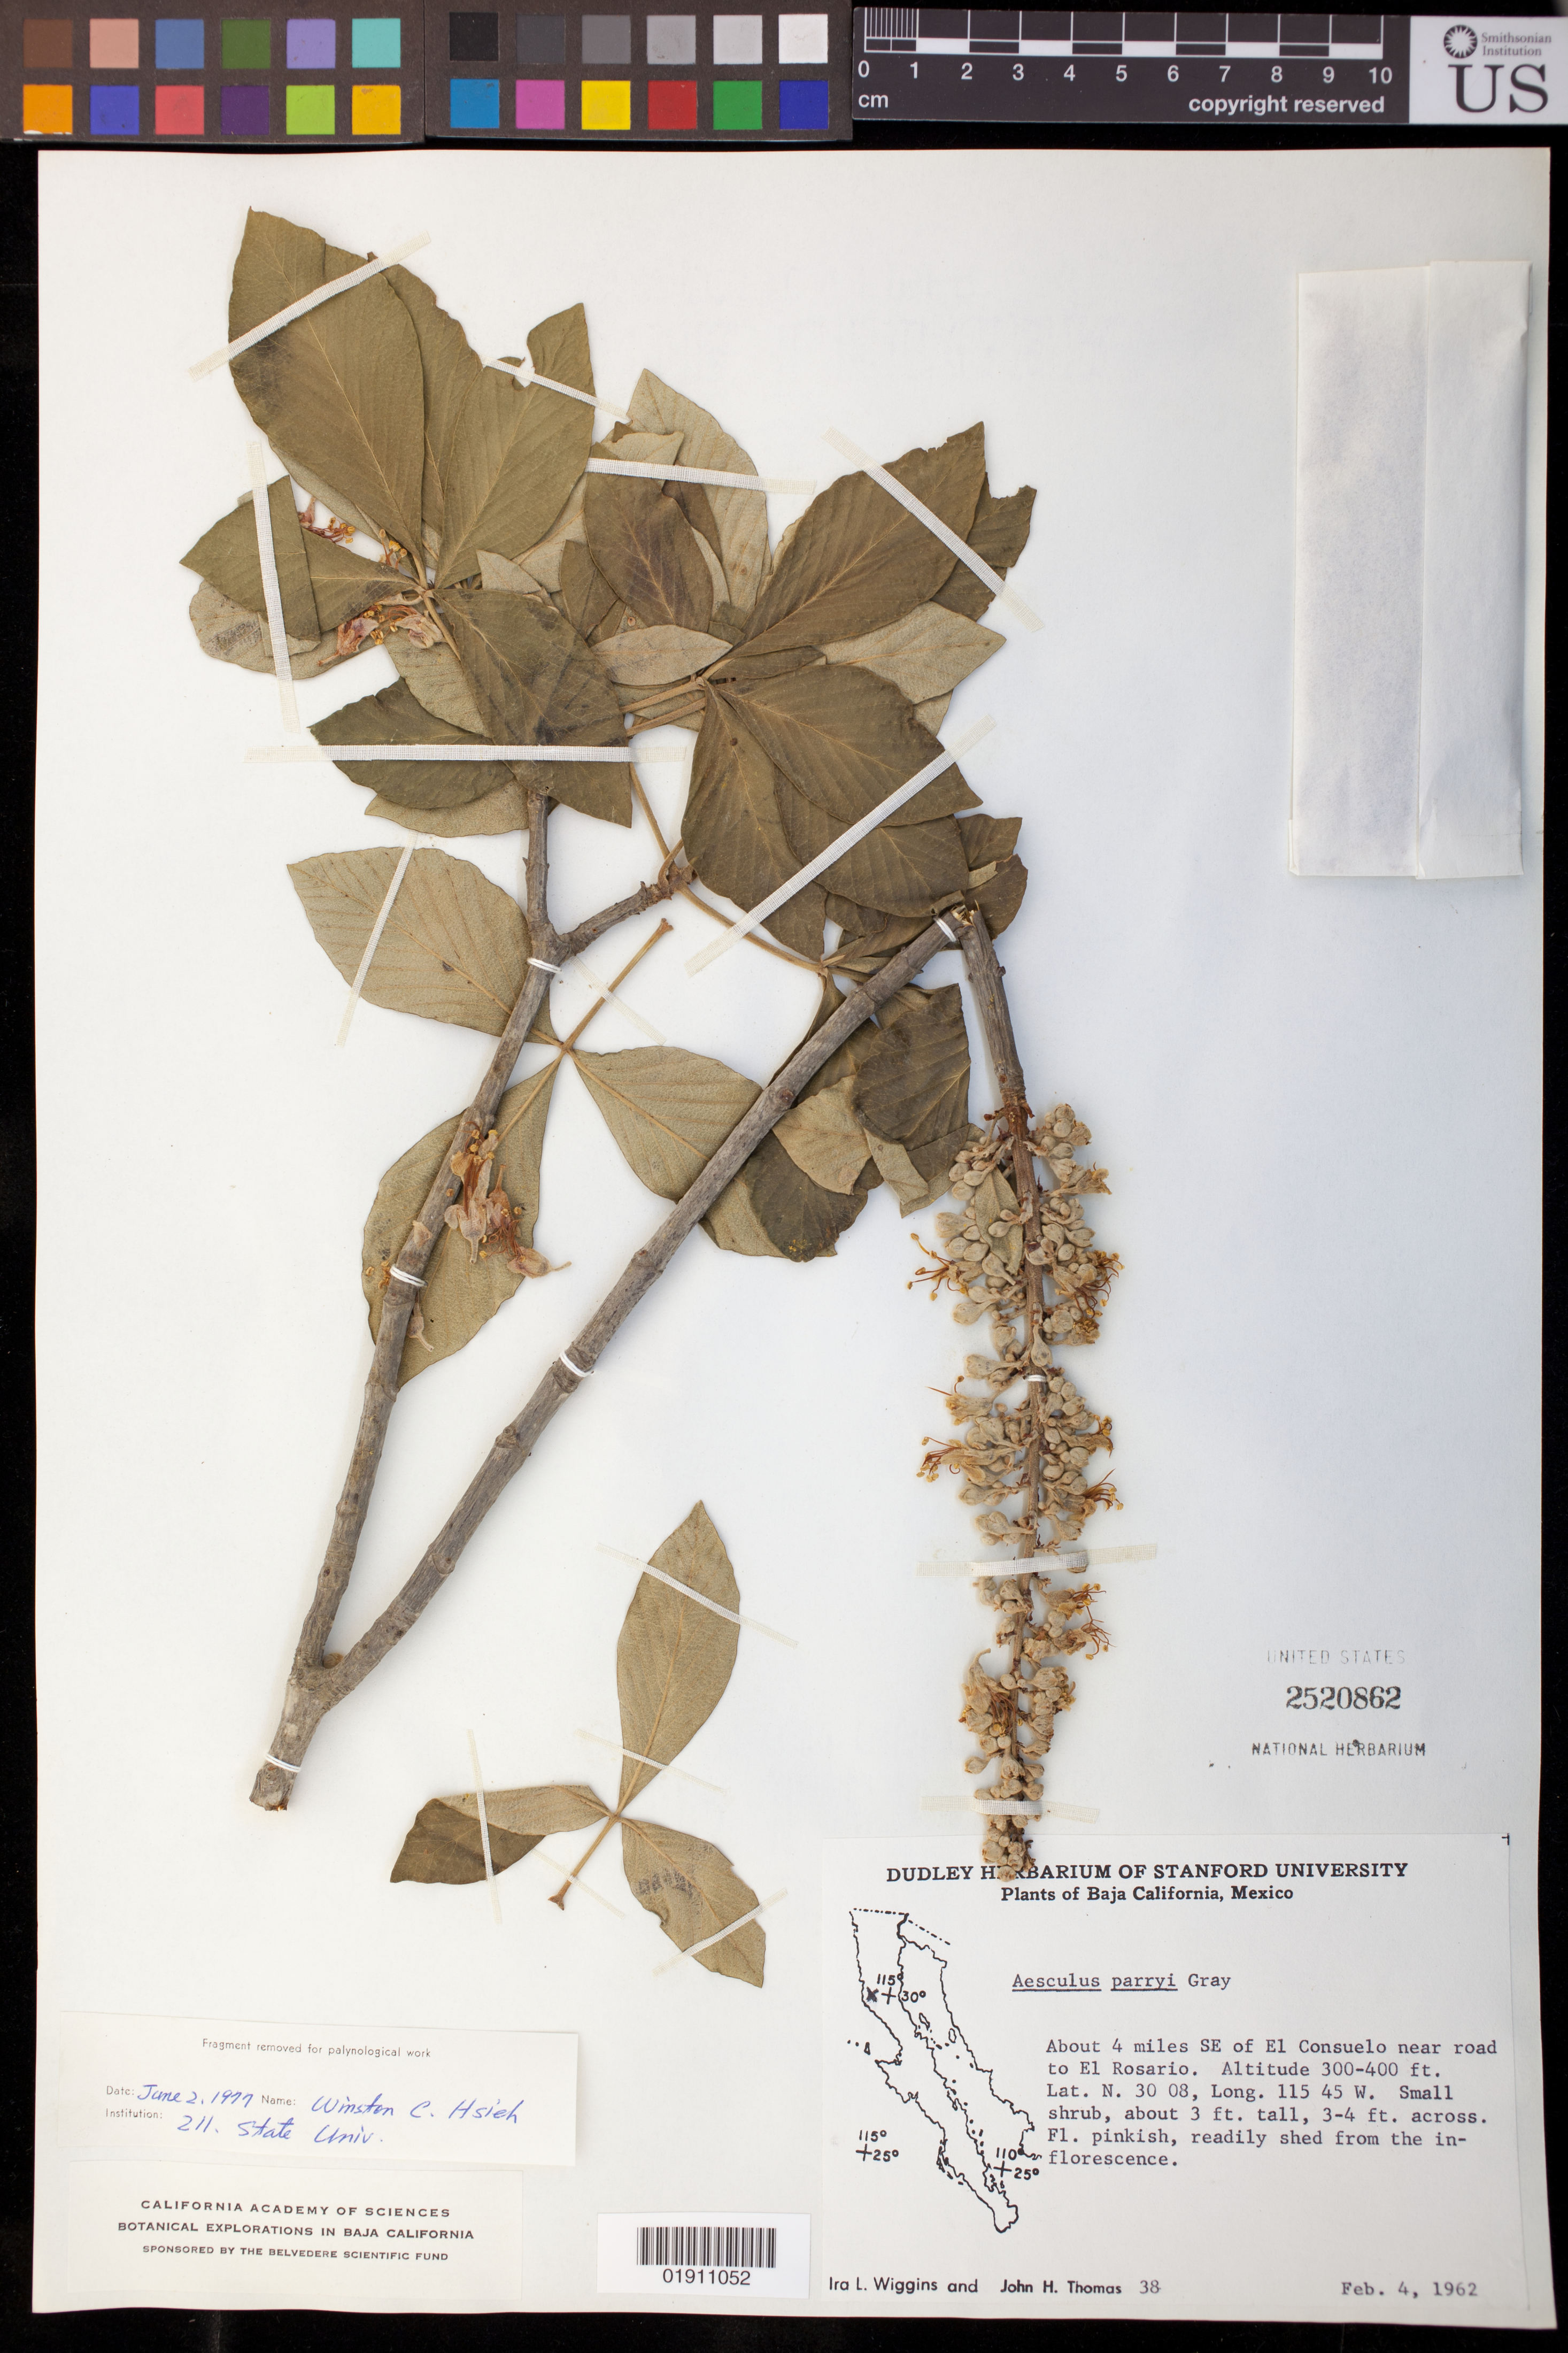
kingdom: Plantae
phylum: Tracheophyta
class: Magnoliopsida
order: Sapindales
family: Sapindaceae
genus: Aesculus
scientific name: Aesculus parryi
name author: A. Gray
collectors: I. L. Wiggins & J. H. Thomas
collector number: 38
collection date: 1962-02-04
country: Mexico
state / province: Baja California Norte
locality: About 4 miles SE of El Consuelo near road to El Rosario.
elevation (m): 91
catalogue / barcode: US 2520862